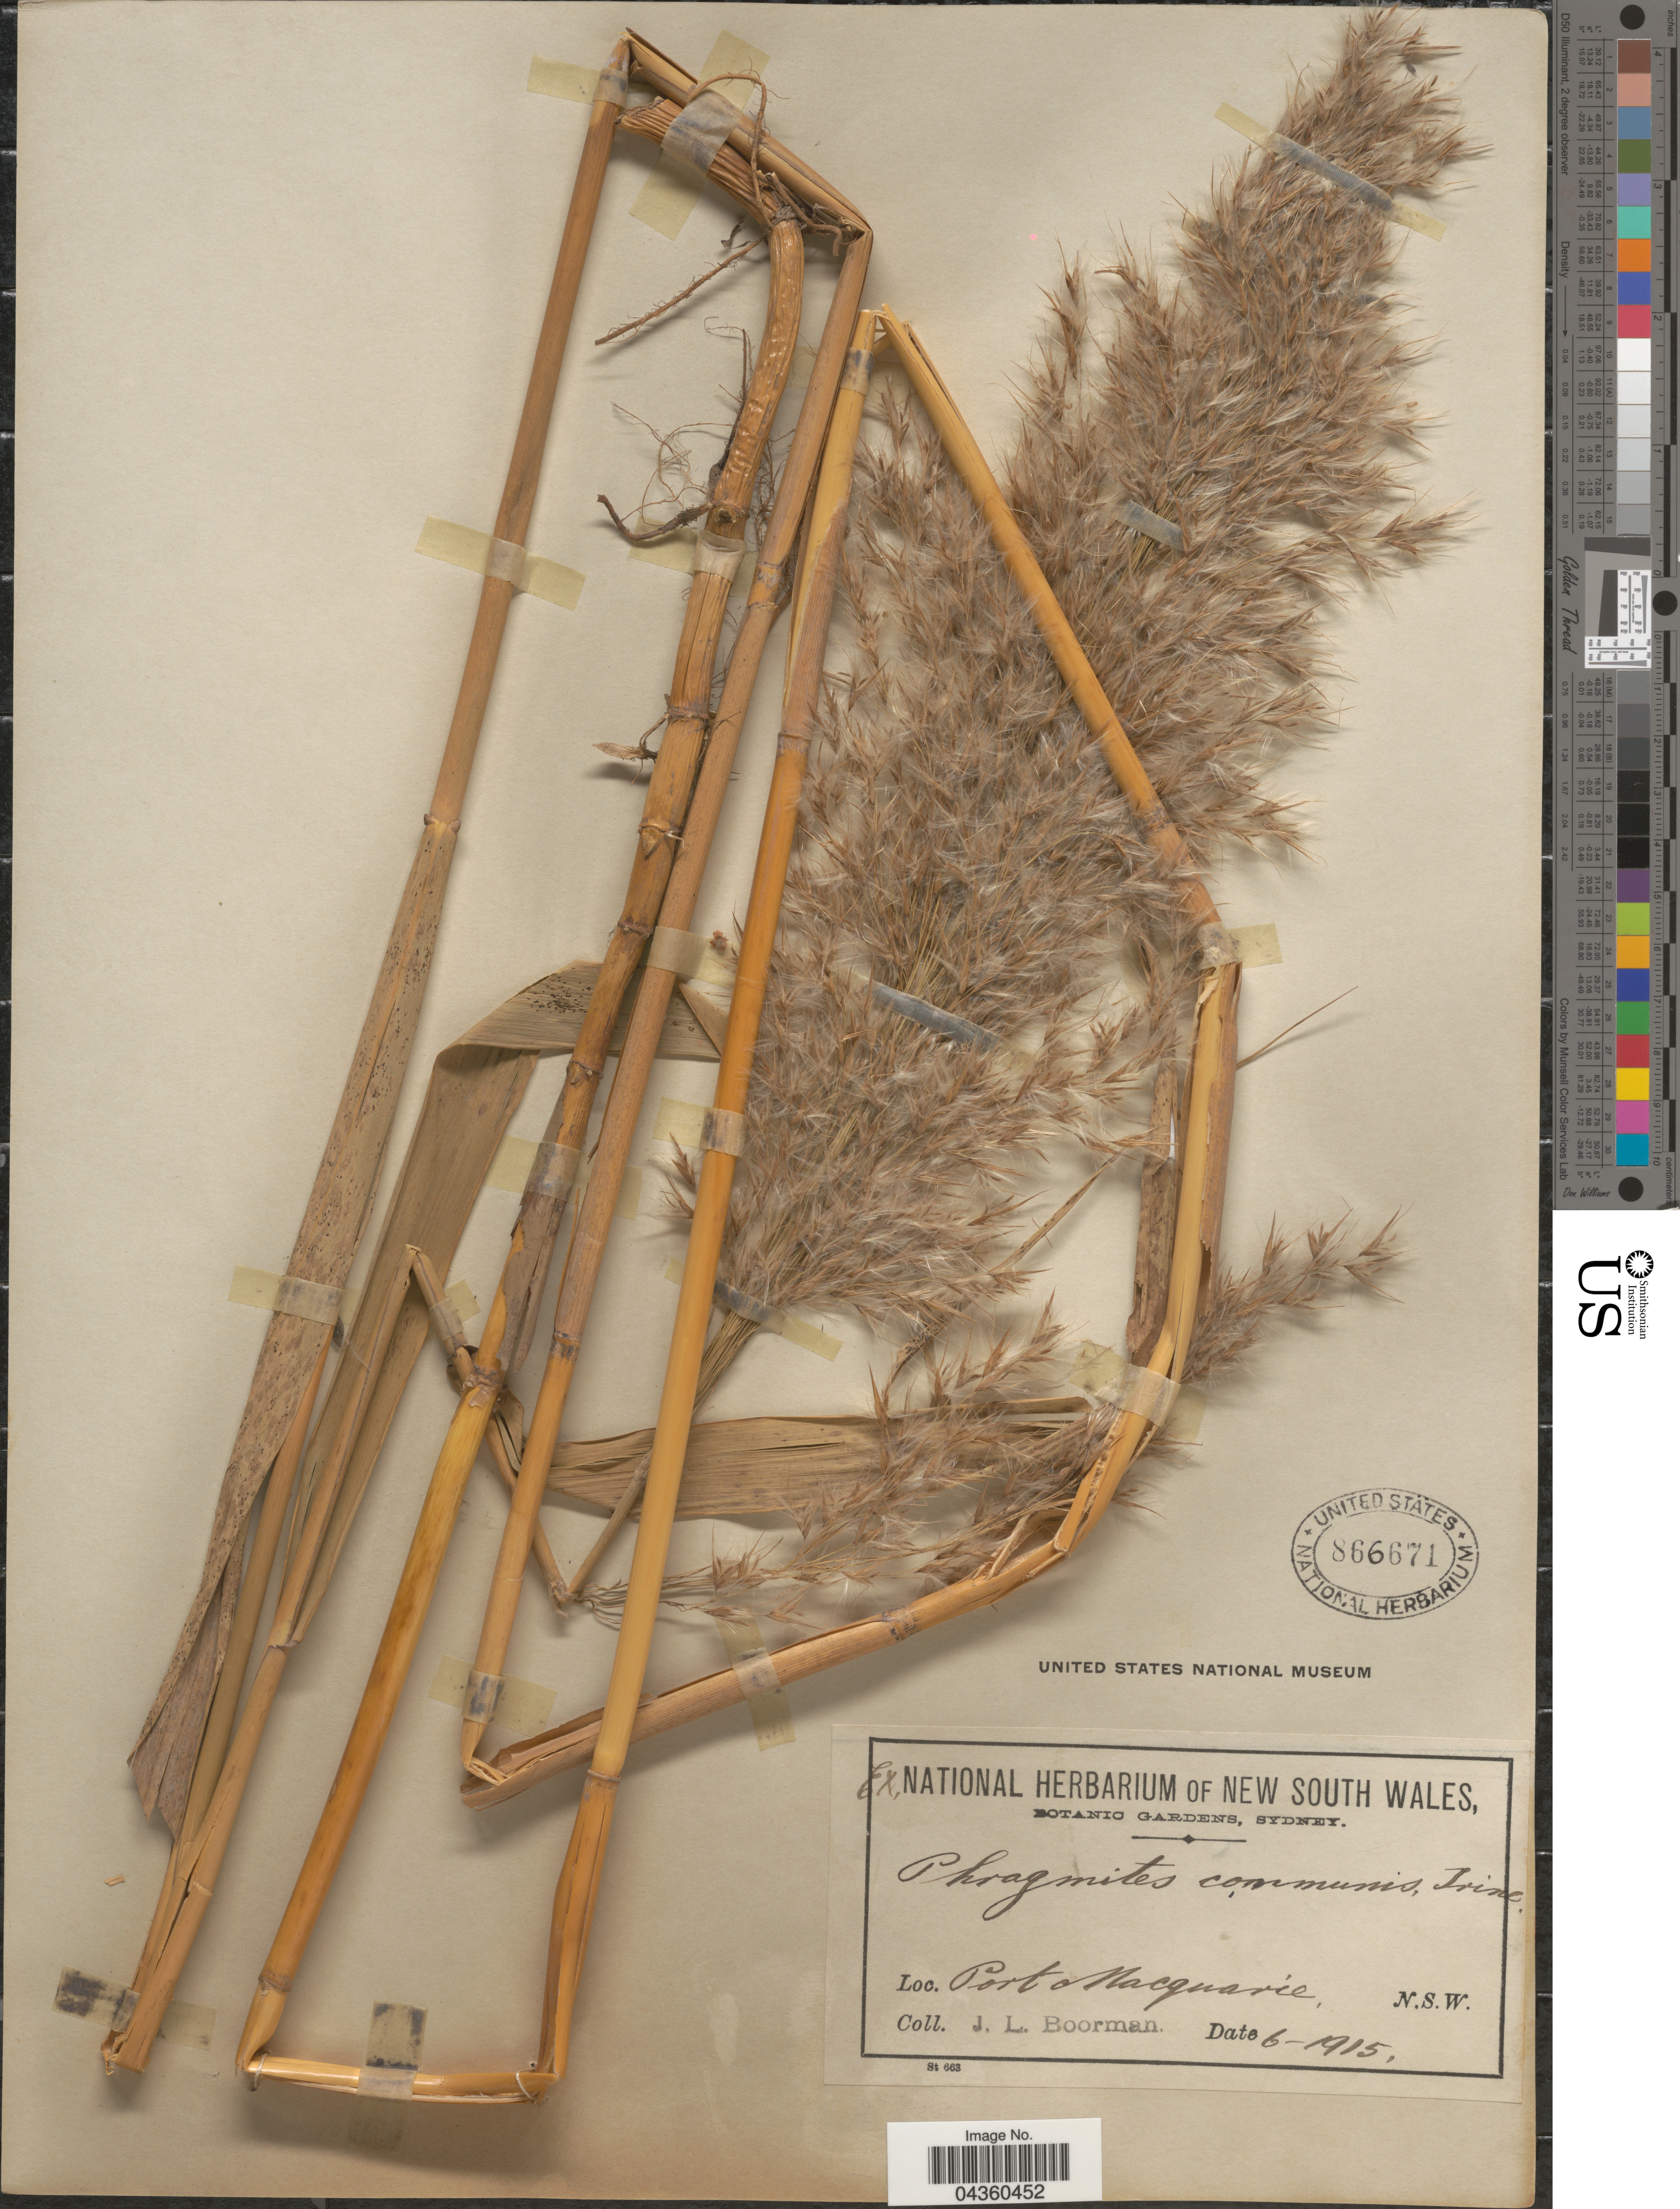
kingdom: Plantae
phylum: Tracheophyta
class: Liliopsida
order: Poales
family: Poaceae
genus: Phragmites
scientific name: Phragmites australis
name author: (Cav.) Trin. ex Steud.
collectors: J. Boorman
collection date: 1915-06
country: Australia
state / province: New South Wales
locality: Port Macquarie.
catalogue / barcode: US 866671